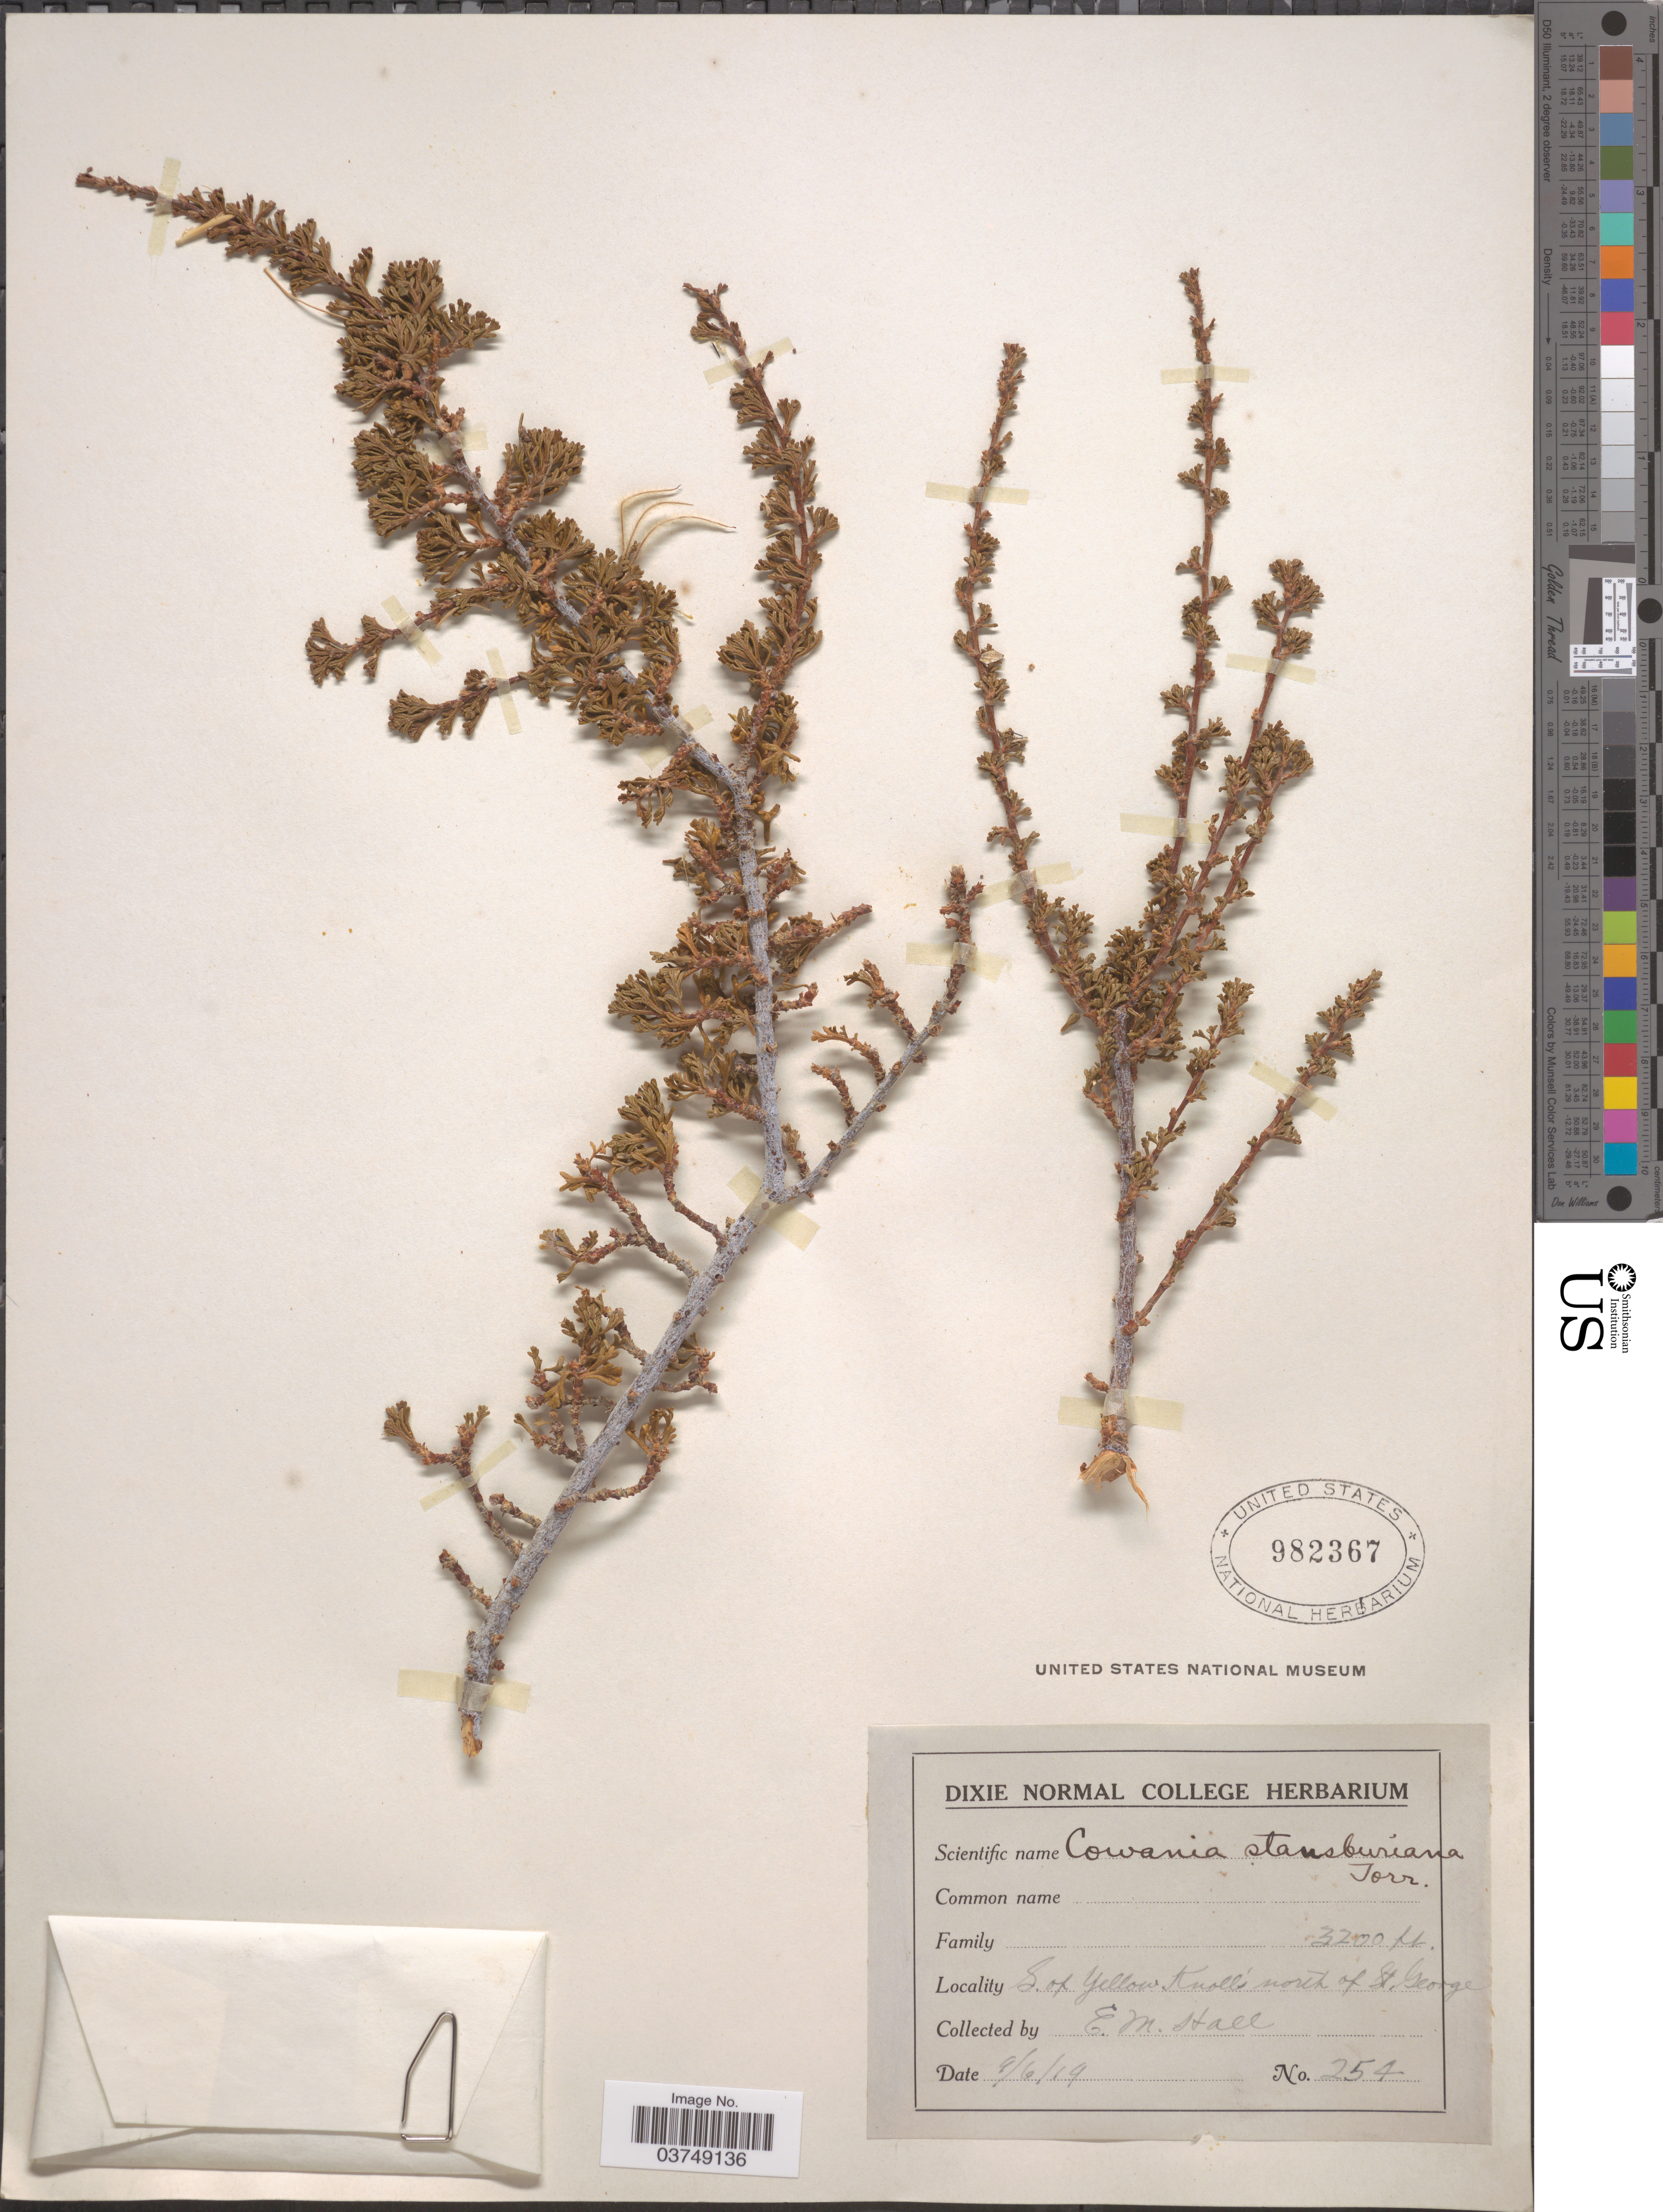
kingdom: Plantae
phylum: Tracheophyta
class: Magnoliopsida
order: Rosales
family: Rosaceae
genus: Purshia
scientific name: Purshia stansburyana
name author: (Torr.) Henrickson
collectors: E. Hall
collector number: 254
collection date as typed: Transcribed d/m/y: 6/9/19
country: United States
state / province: Utah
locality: S. of Yellow Knoll north of St. George.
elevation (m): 975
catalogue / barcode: US 982367